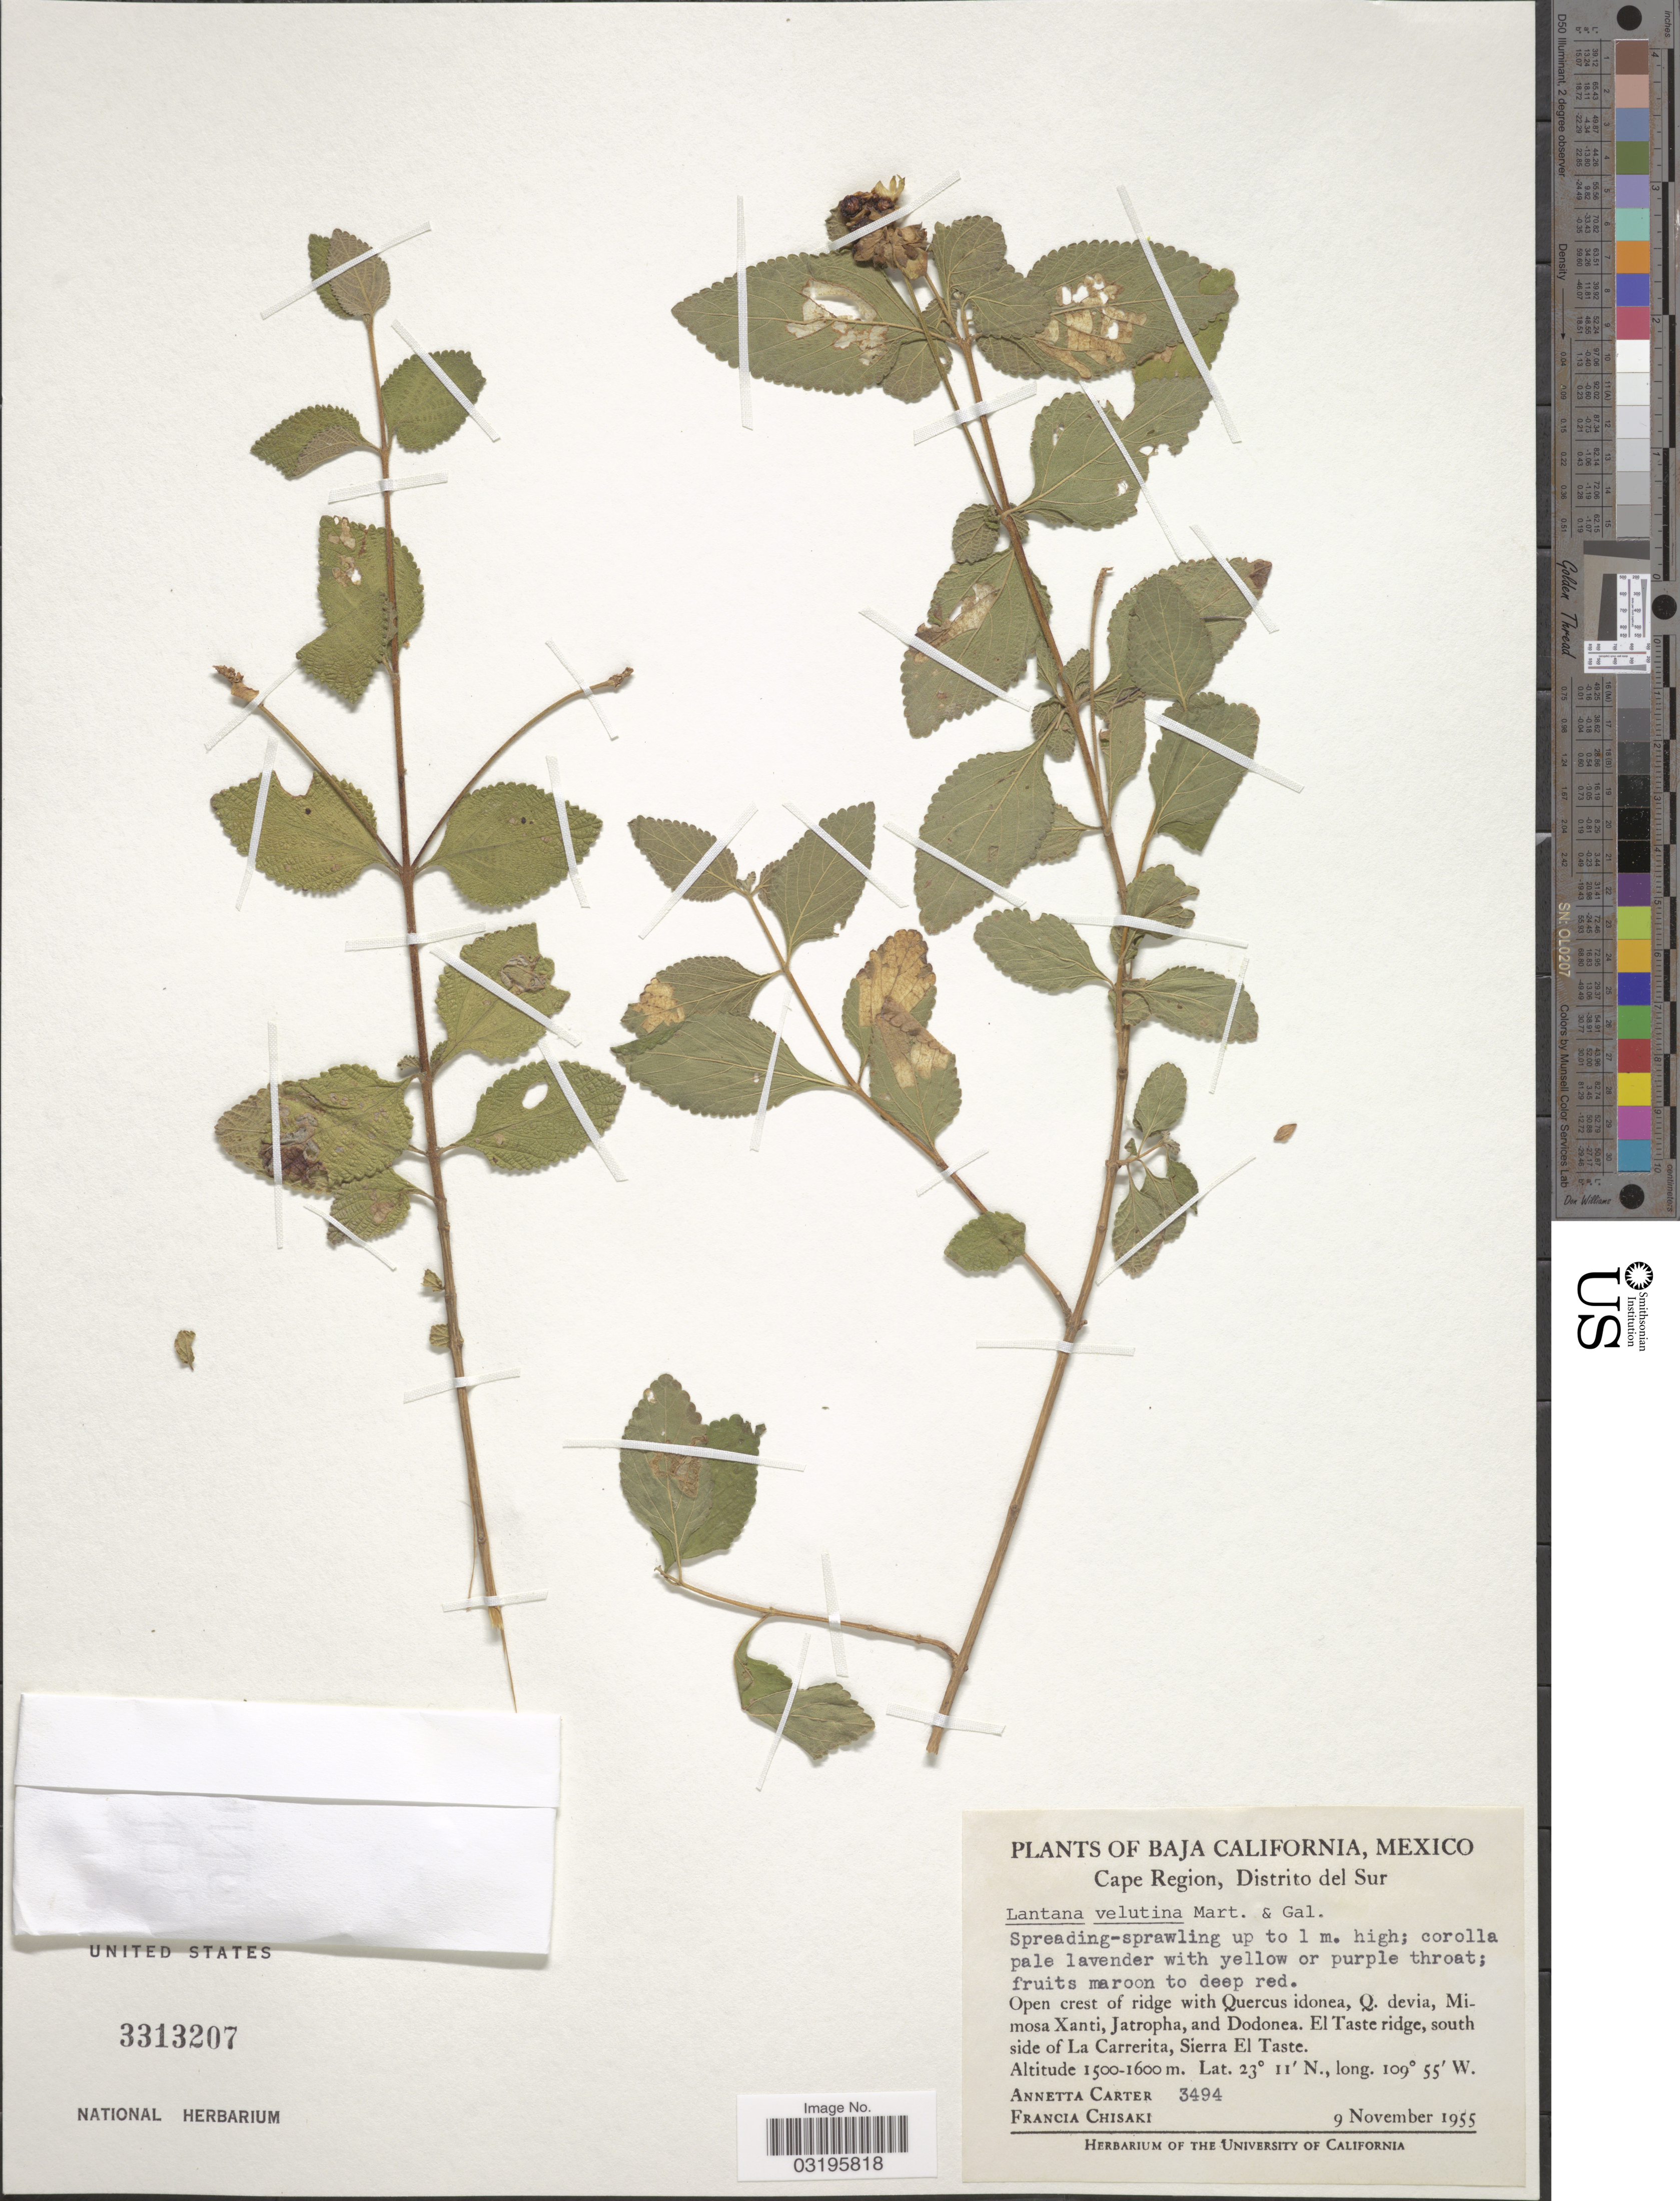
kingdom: Plantae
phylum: Tracheophyta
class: Magnoliopsida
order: Lamiales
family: Verbenaceae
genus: Lantana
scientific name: Lantana velutina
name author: M. Martens & Galeotti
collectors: A. Carter & F. Chisaki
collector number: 3494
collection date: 1955-11-09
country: Mexico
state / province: Baja California Sur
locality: Cape Region, Distrito del Sur. El Taste ridge, south side of La Carrerita, Sierra El Taste.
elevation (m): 1500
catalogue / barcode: US 3313207